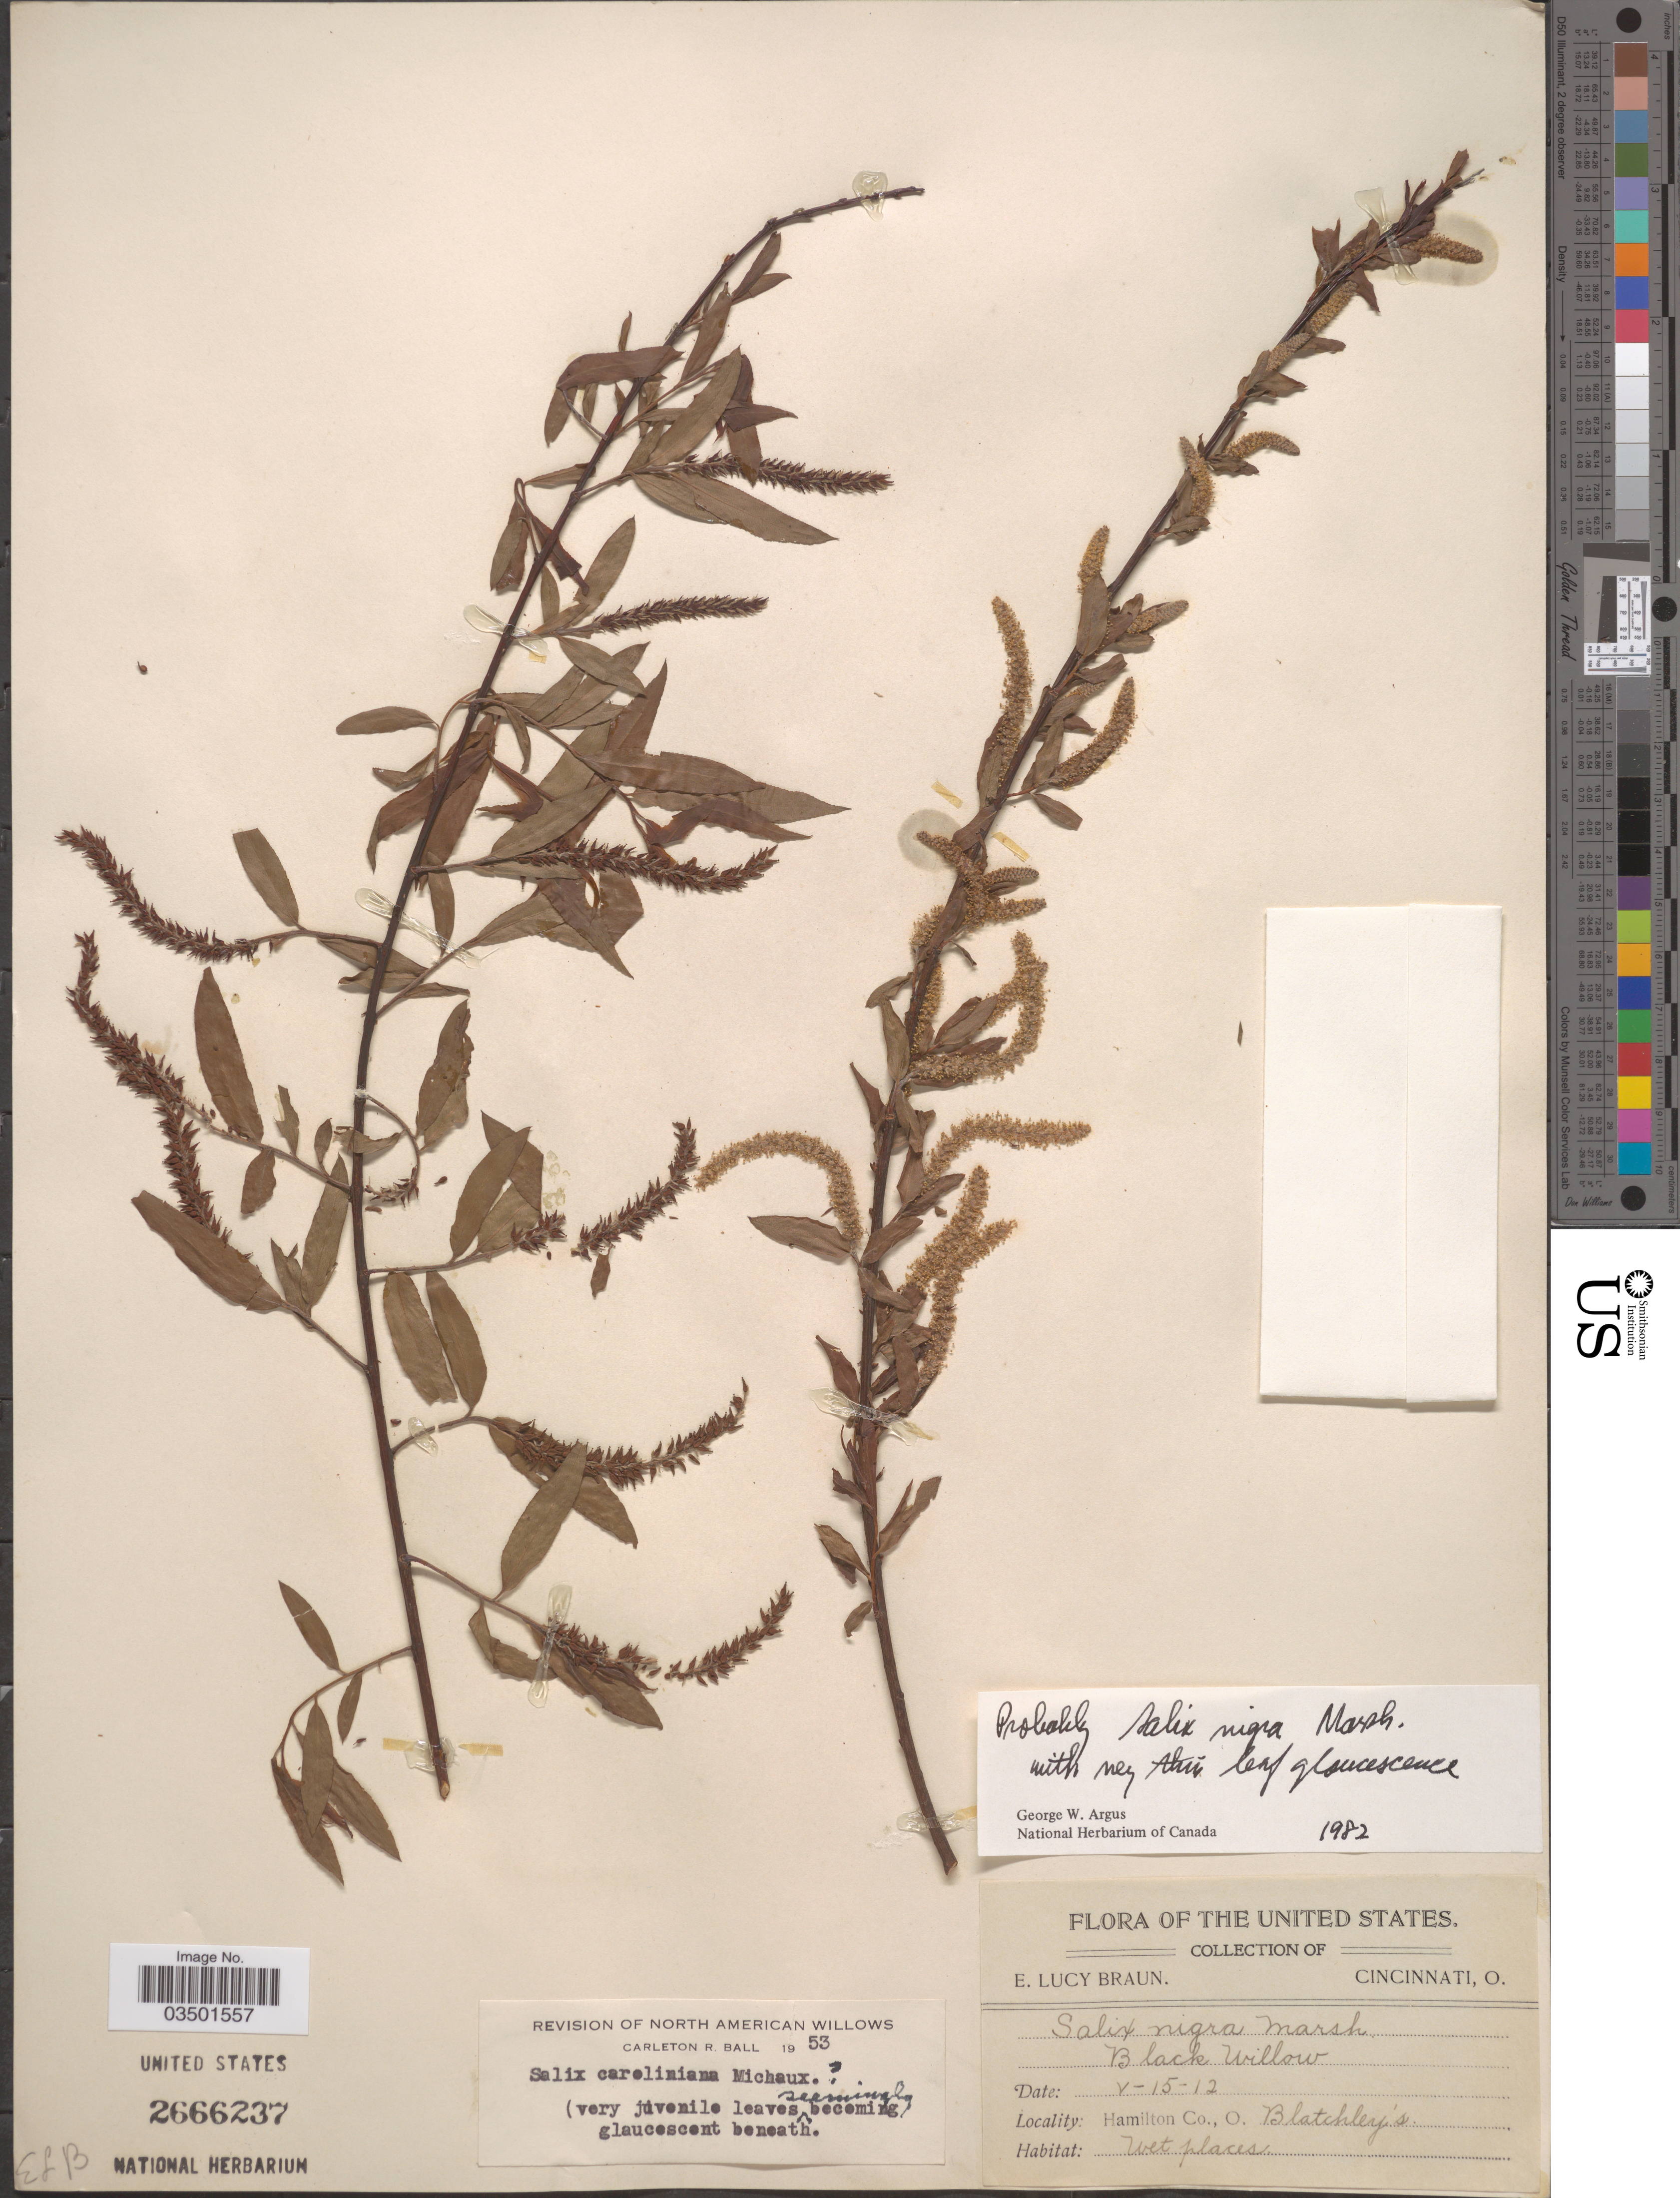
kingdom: Plantae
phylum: Tracheophyta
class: Magnoliopsida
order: Malpighiales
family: Salicaceae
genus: Salix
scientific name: Salix nigra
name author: Marshall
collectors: E. L. Braun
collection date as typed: Transcribed d/m/y: 15/5/12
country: United States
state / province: Ohio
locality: Hamilton Co., Blatchley's.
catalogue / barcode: US 2666237